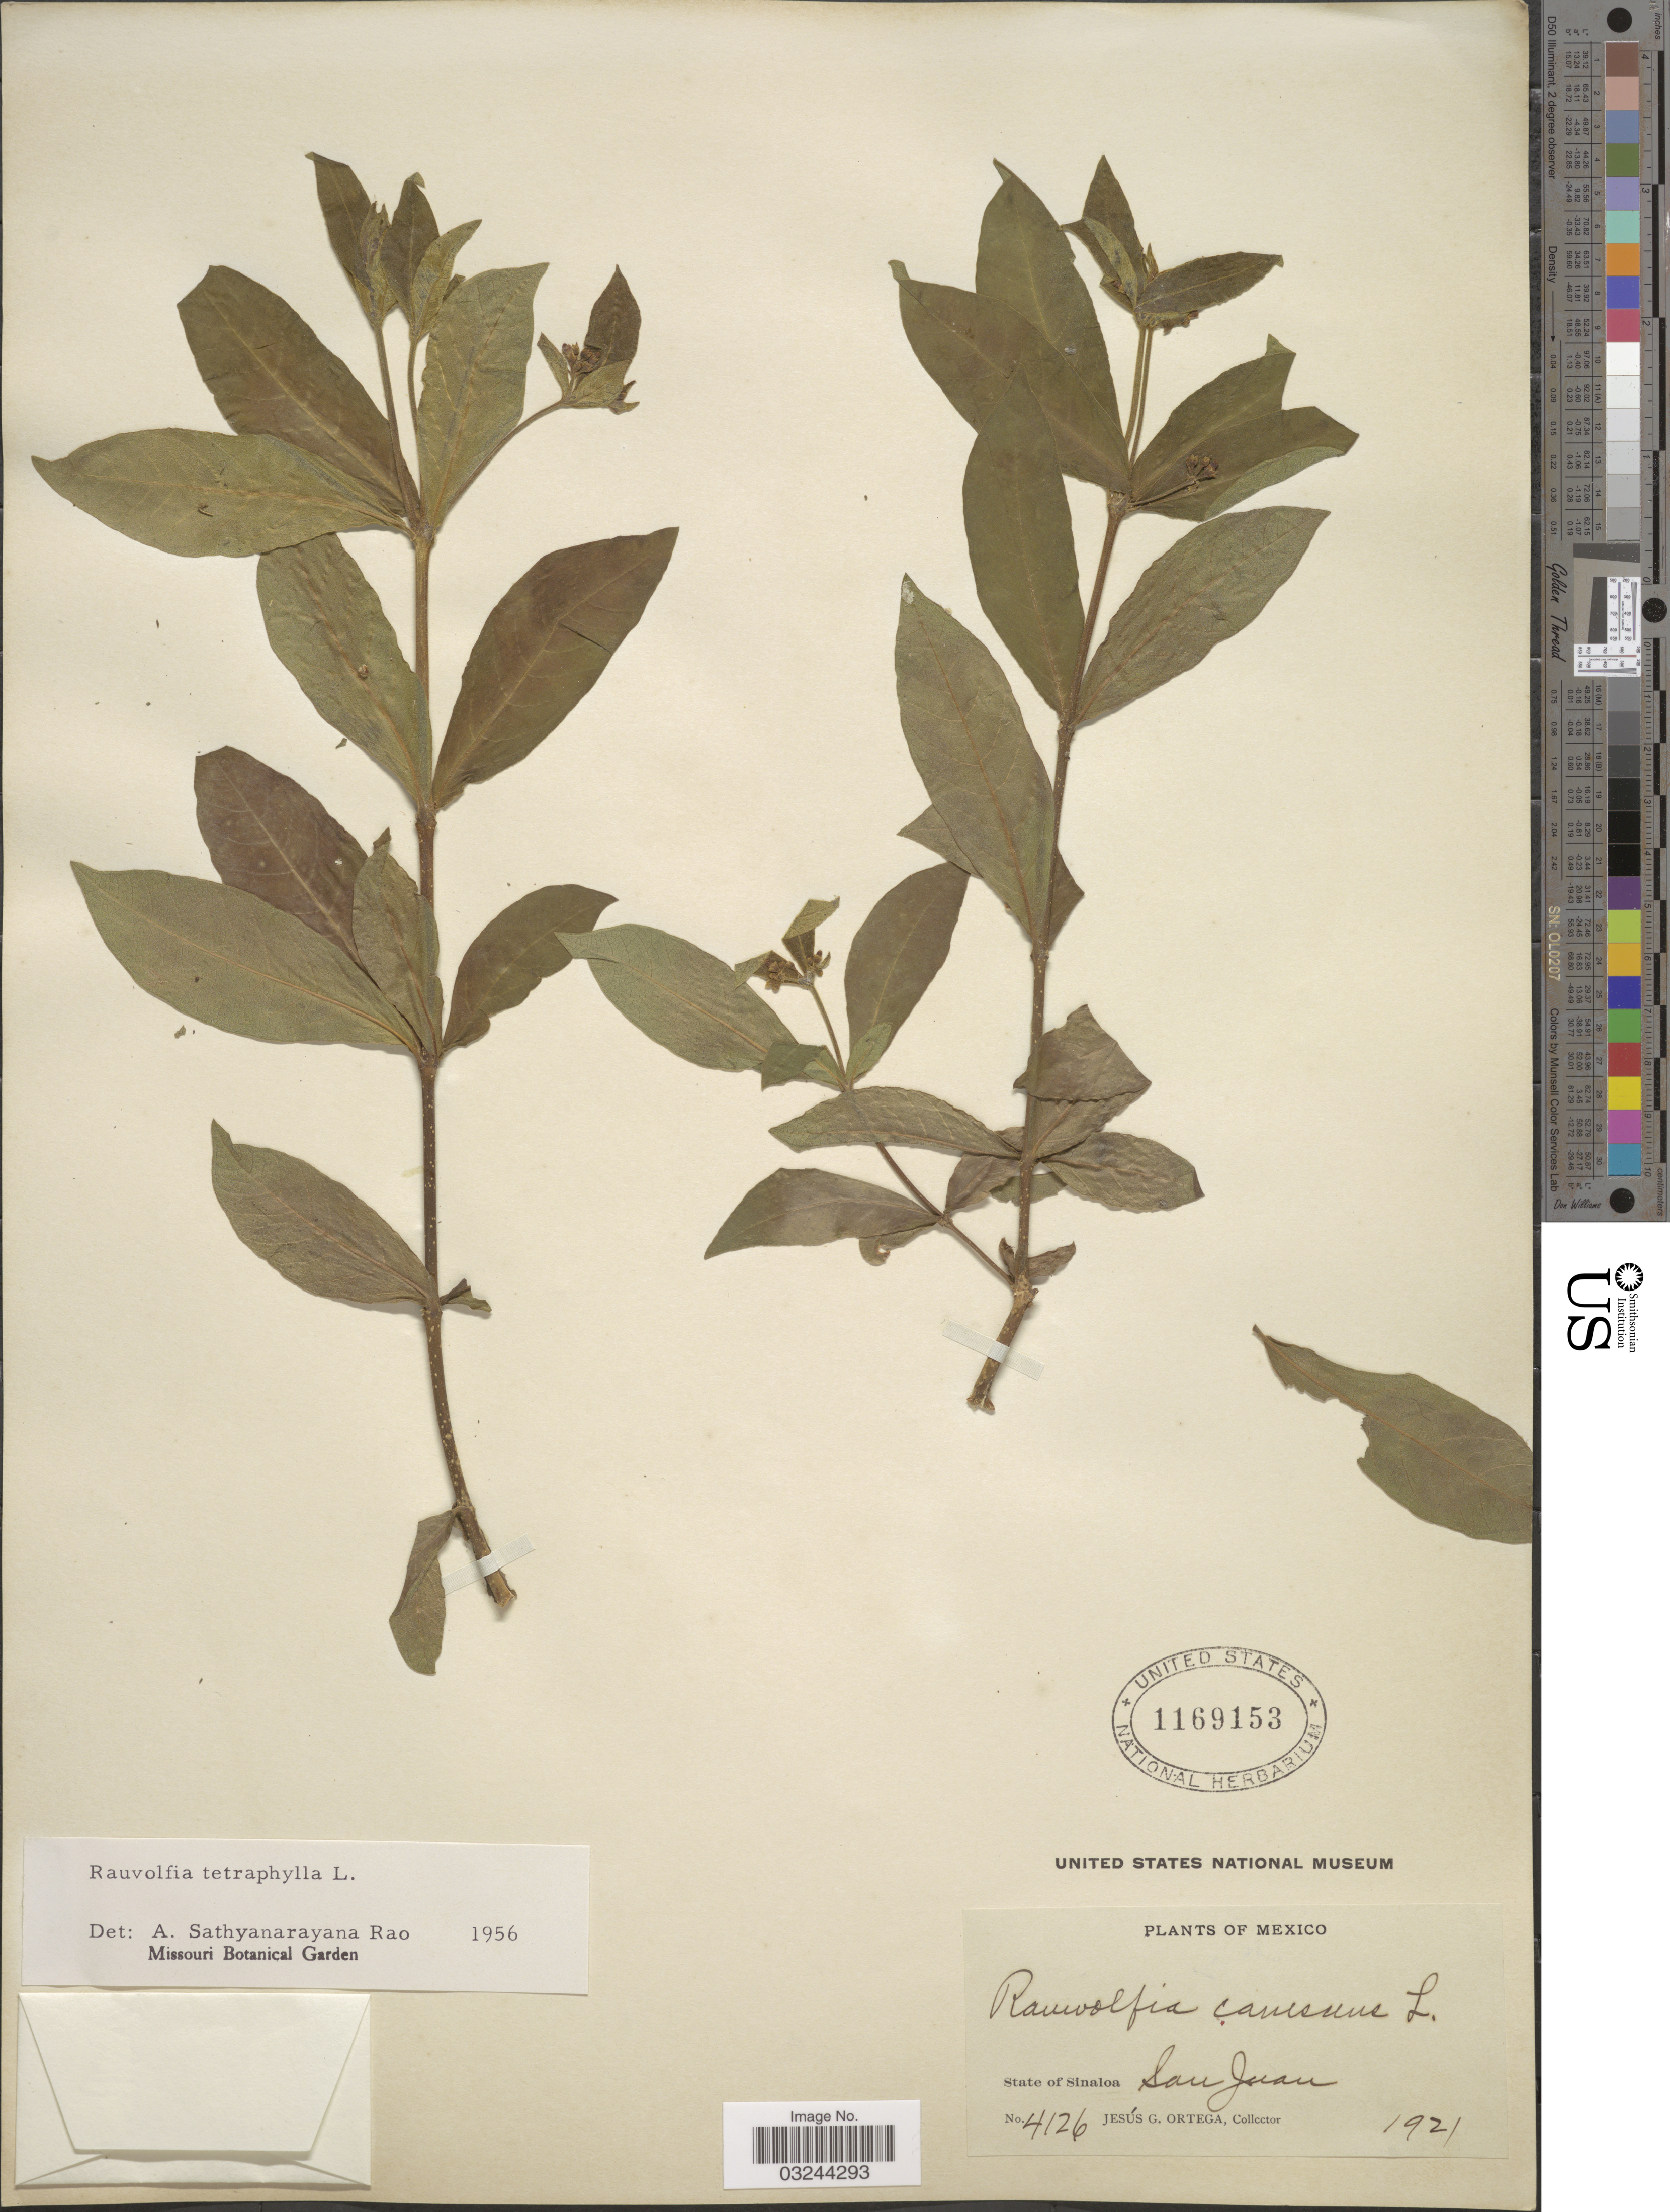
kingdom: Plantae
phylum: Tracheophyta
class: Magnoliopsida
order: Gentianales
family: Apocynaceae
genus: Rauvolfia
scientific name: Rauvolfia tetraphylla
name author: L.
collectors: J. Ortega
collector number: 4126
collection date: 1921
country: Mexico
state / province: Sinaloa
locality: San Juan.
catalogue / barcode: US 1169153